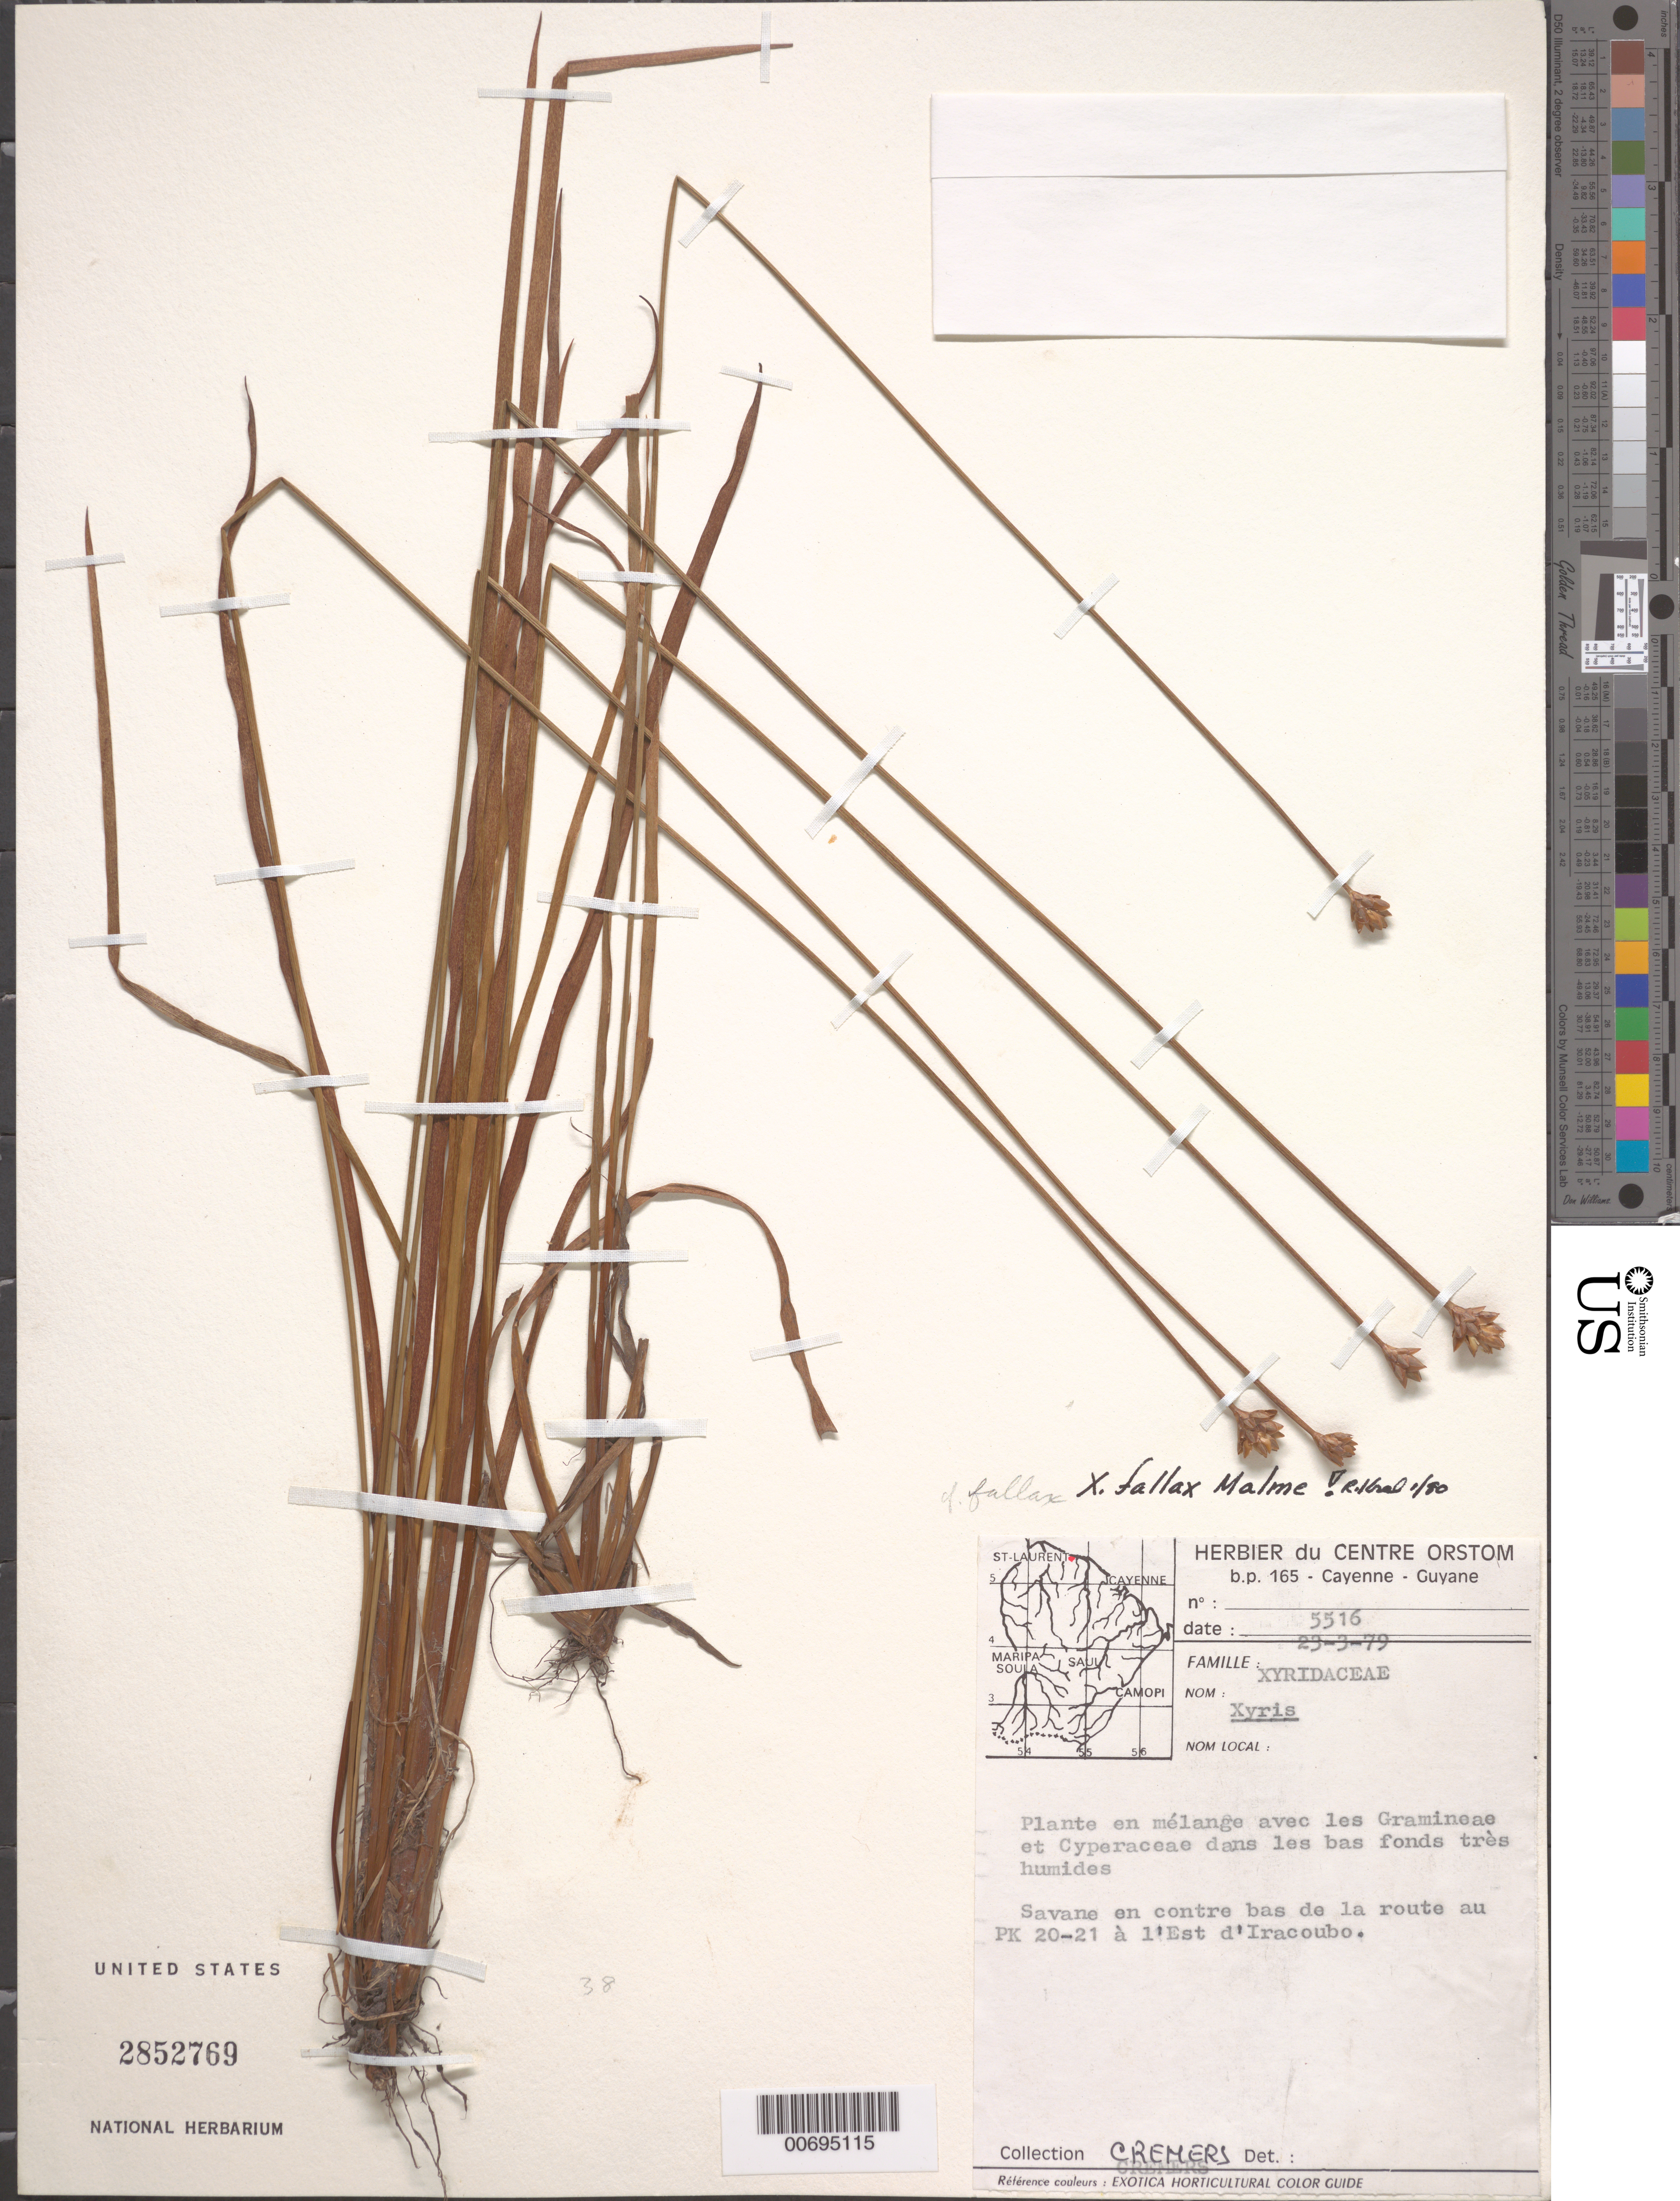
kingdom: Plantae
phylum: Tracheophyta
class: Liliopsida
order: Poales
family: Xyridaceae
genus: Xyris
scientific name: Xyris fallax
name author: Malme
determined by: Kral, Robert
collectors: G. Cremers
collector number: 5516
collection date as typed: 23-Mar-79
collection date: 1979-03-23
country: French Guiana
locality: Iracoubo, entre PK 20 & 21 a l'est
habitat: Savanna; en mélange avec les Gramineae et Cyperaceae dans les bas fonds très humides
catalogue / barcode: US 2852769